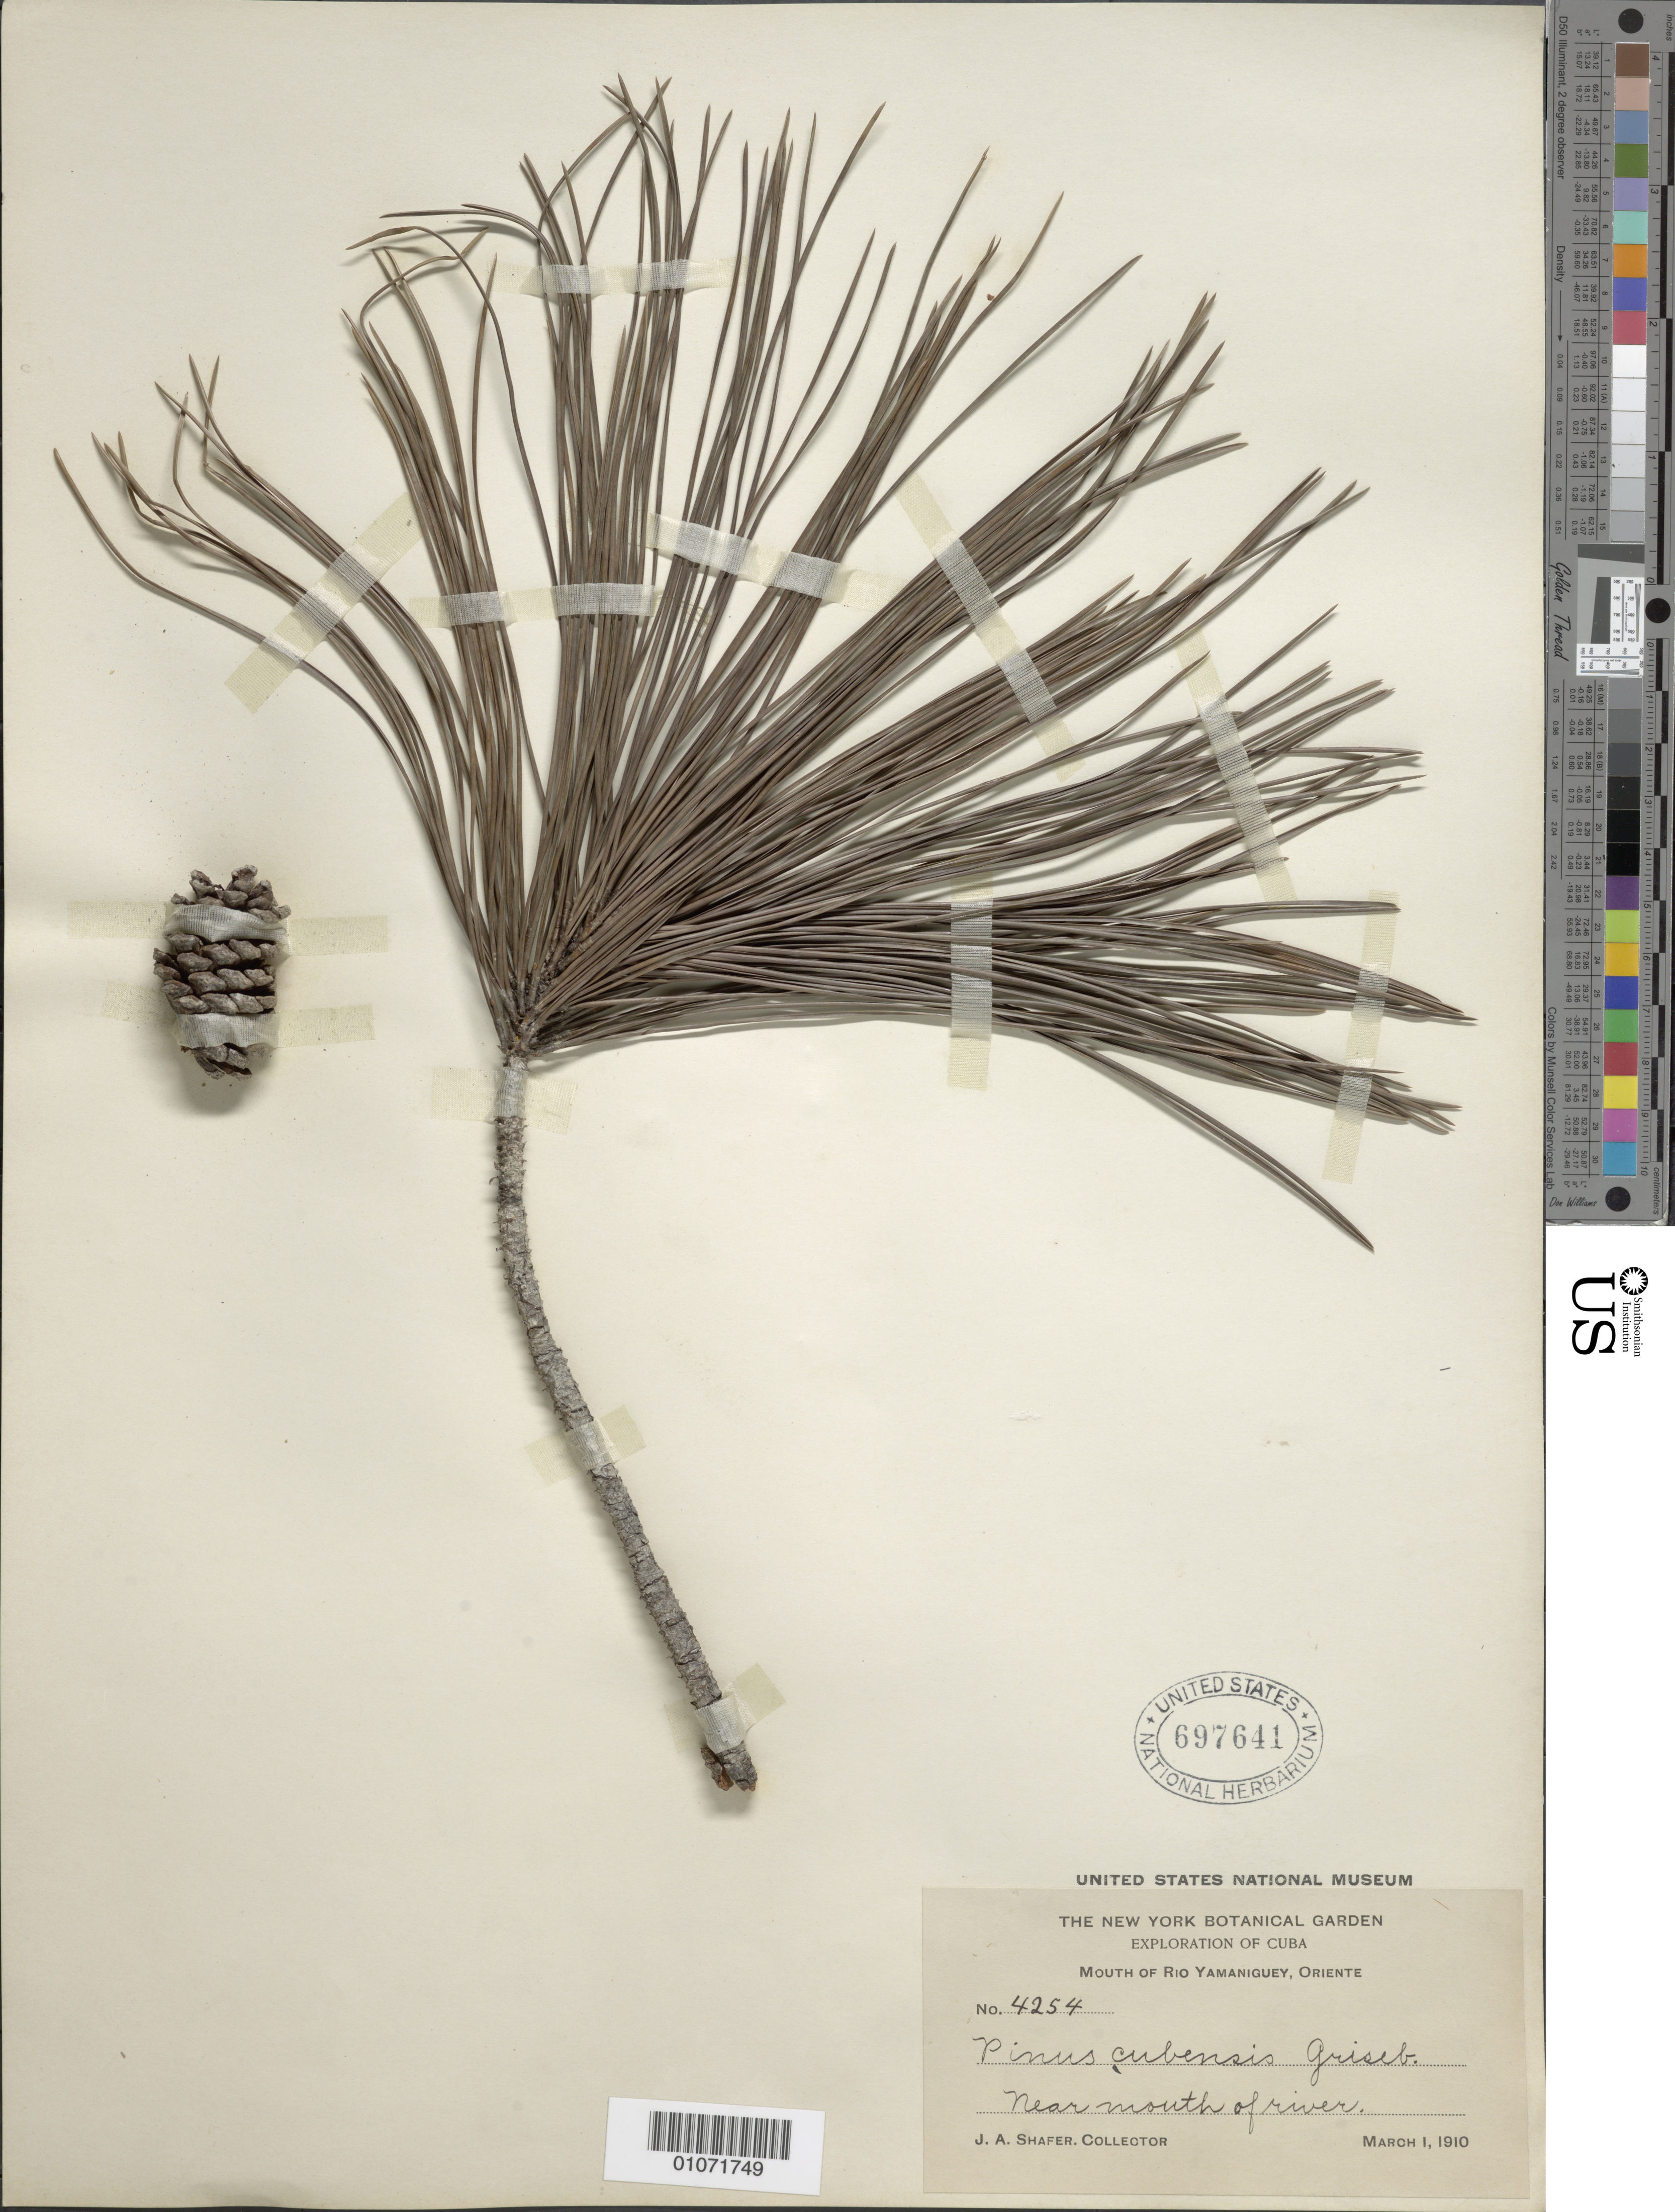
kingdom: Plantae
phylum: Tracheophyta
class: Pinopsida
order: Pinales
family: Pinaceae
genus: Pinus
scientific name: Pinus cubensis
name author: Griseb.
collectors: J. A. Shafer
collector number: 4254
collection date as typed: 01 Mar 1910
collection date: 1910-03-01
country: Cuba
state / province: Oriente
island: Cuba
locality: mouth of rio Yamaniguey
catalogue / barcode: US 697641